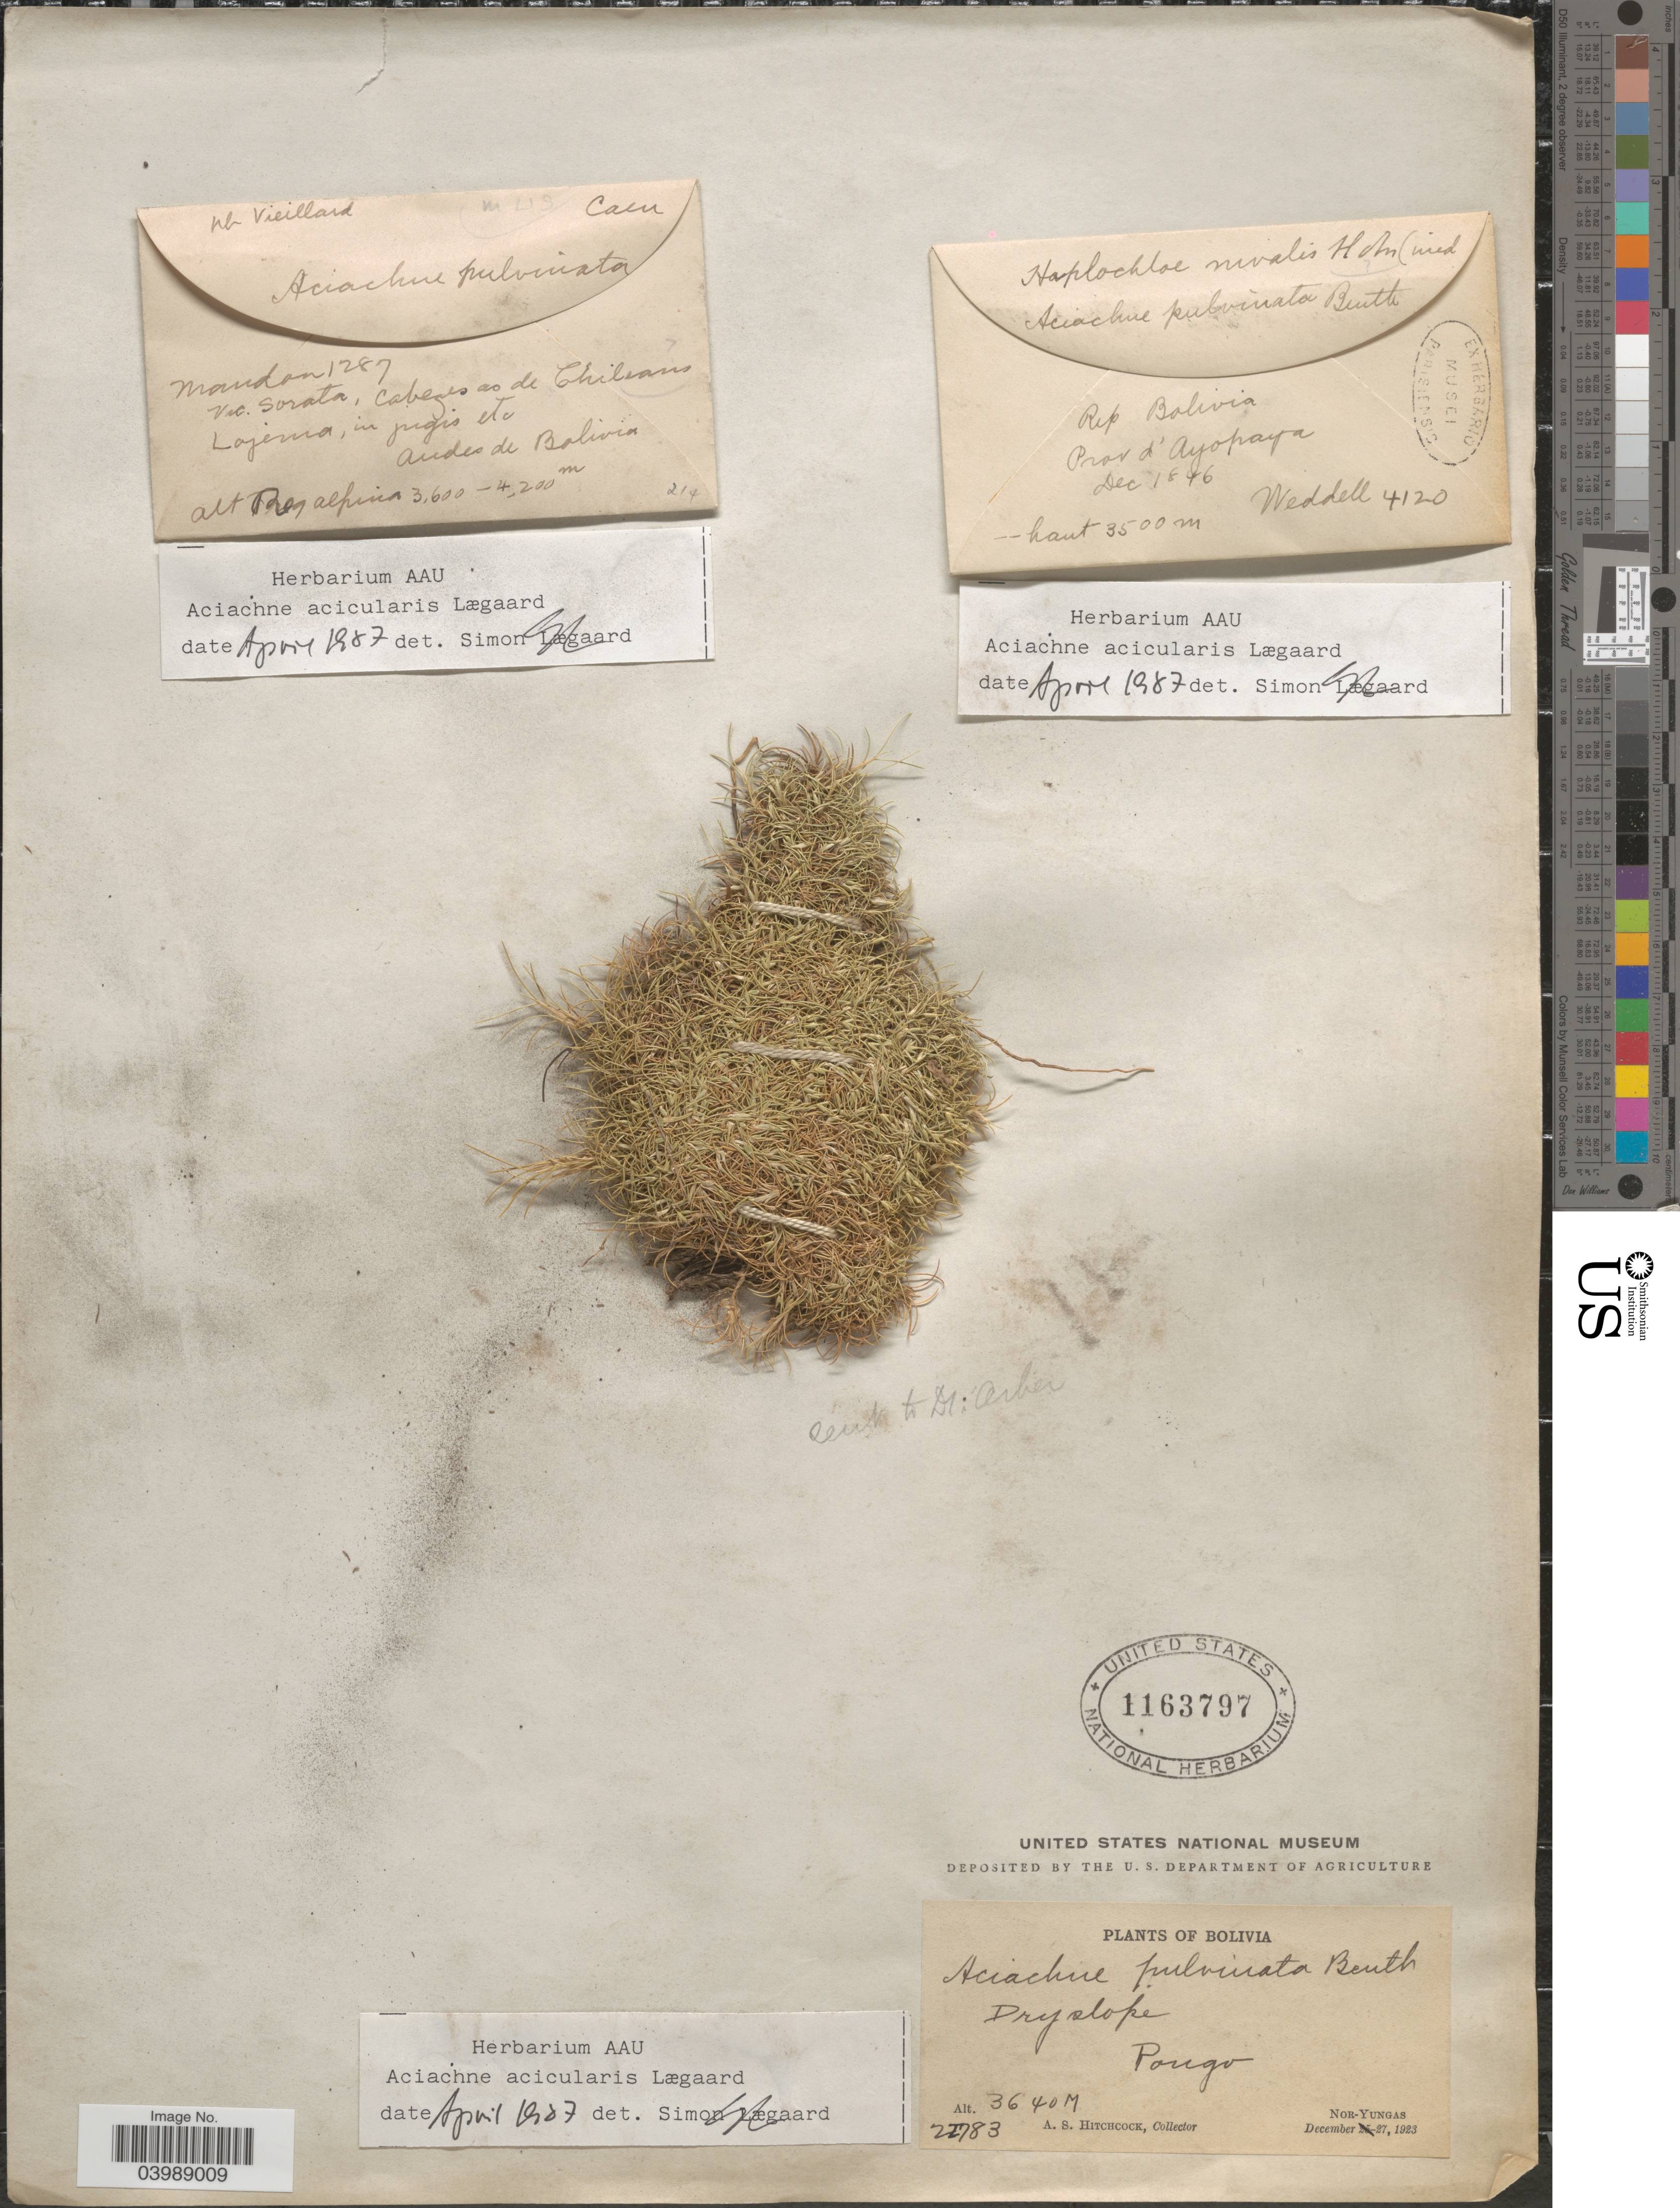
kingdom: Plantae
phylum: Tracheophyta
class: Liliopsida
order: Poales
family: Poaceae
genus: Aciachne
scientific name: Aciachne acicularis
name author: Lægaard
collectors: A. S. Hitchcock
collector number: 22783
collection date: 1923-12-27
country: Bolivia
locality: Pongo. Nor-Yungas.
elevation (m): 3640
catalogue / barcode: US 1163797